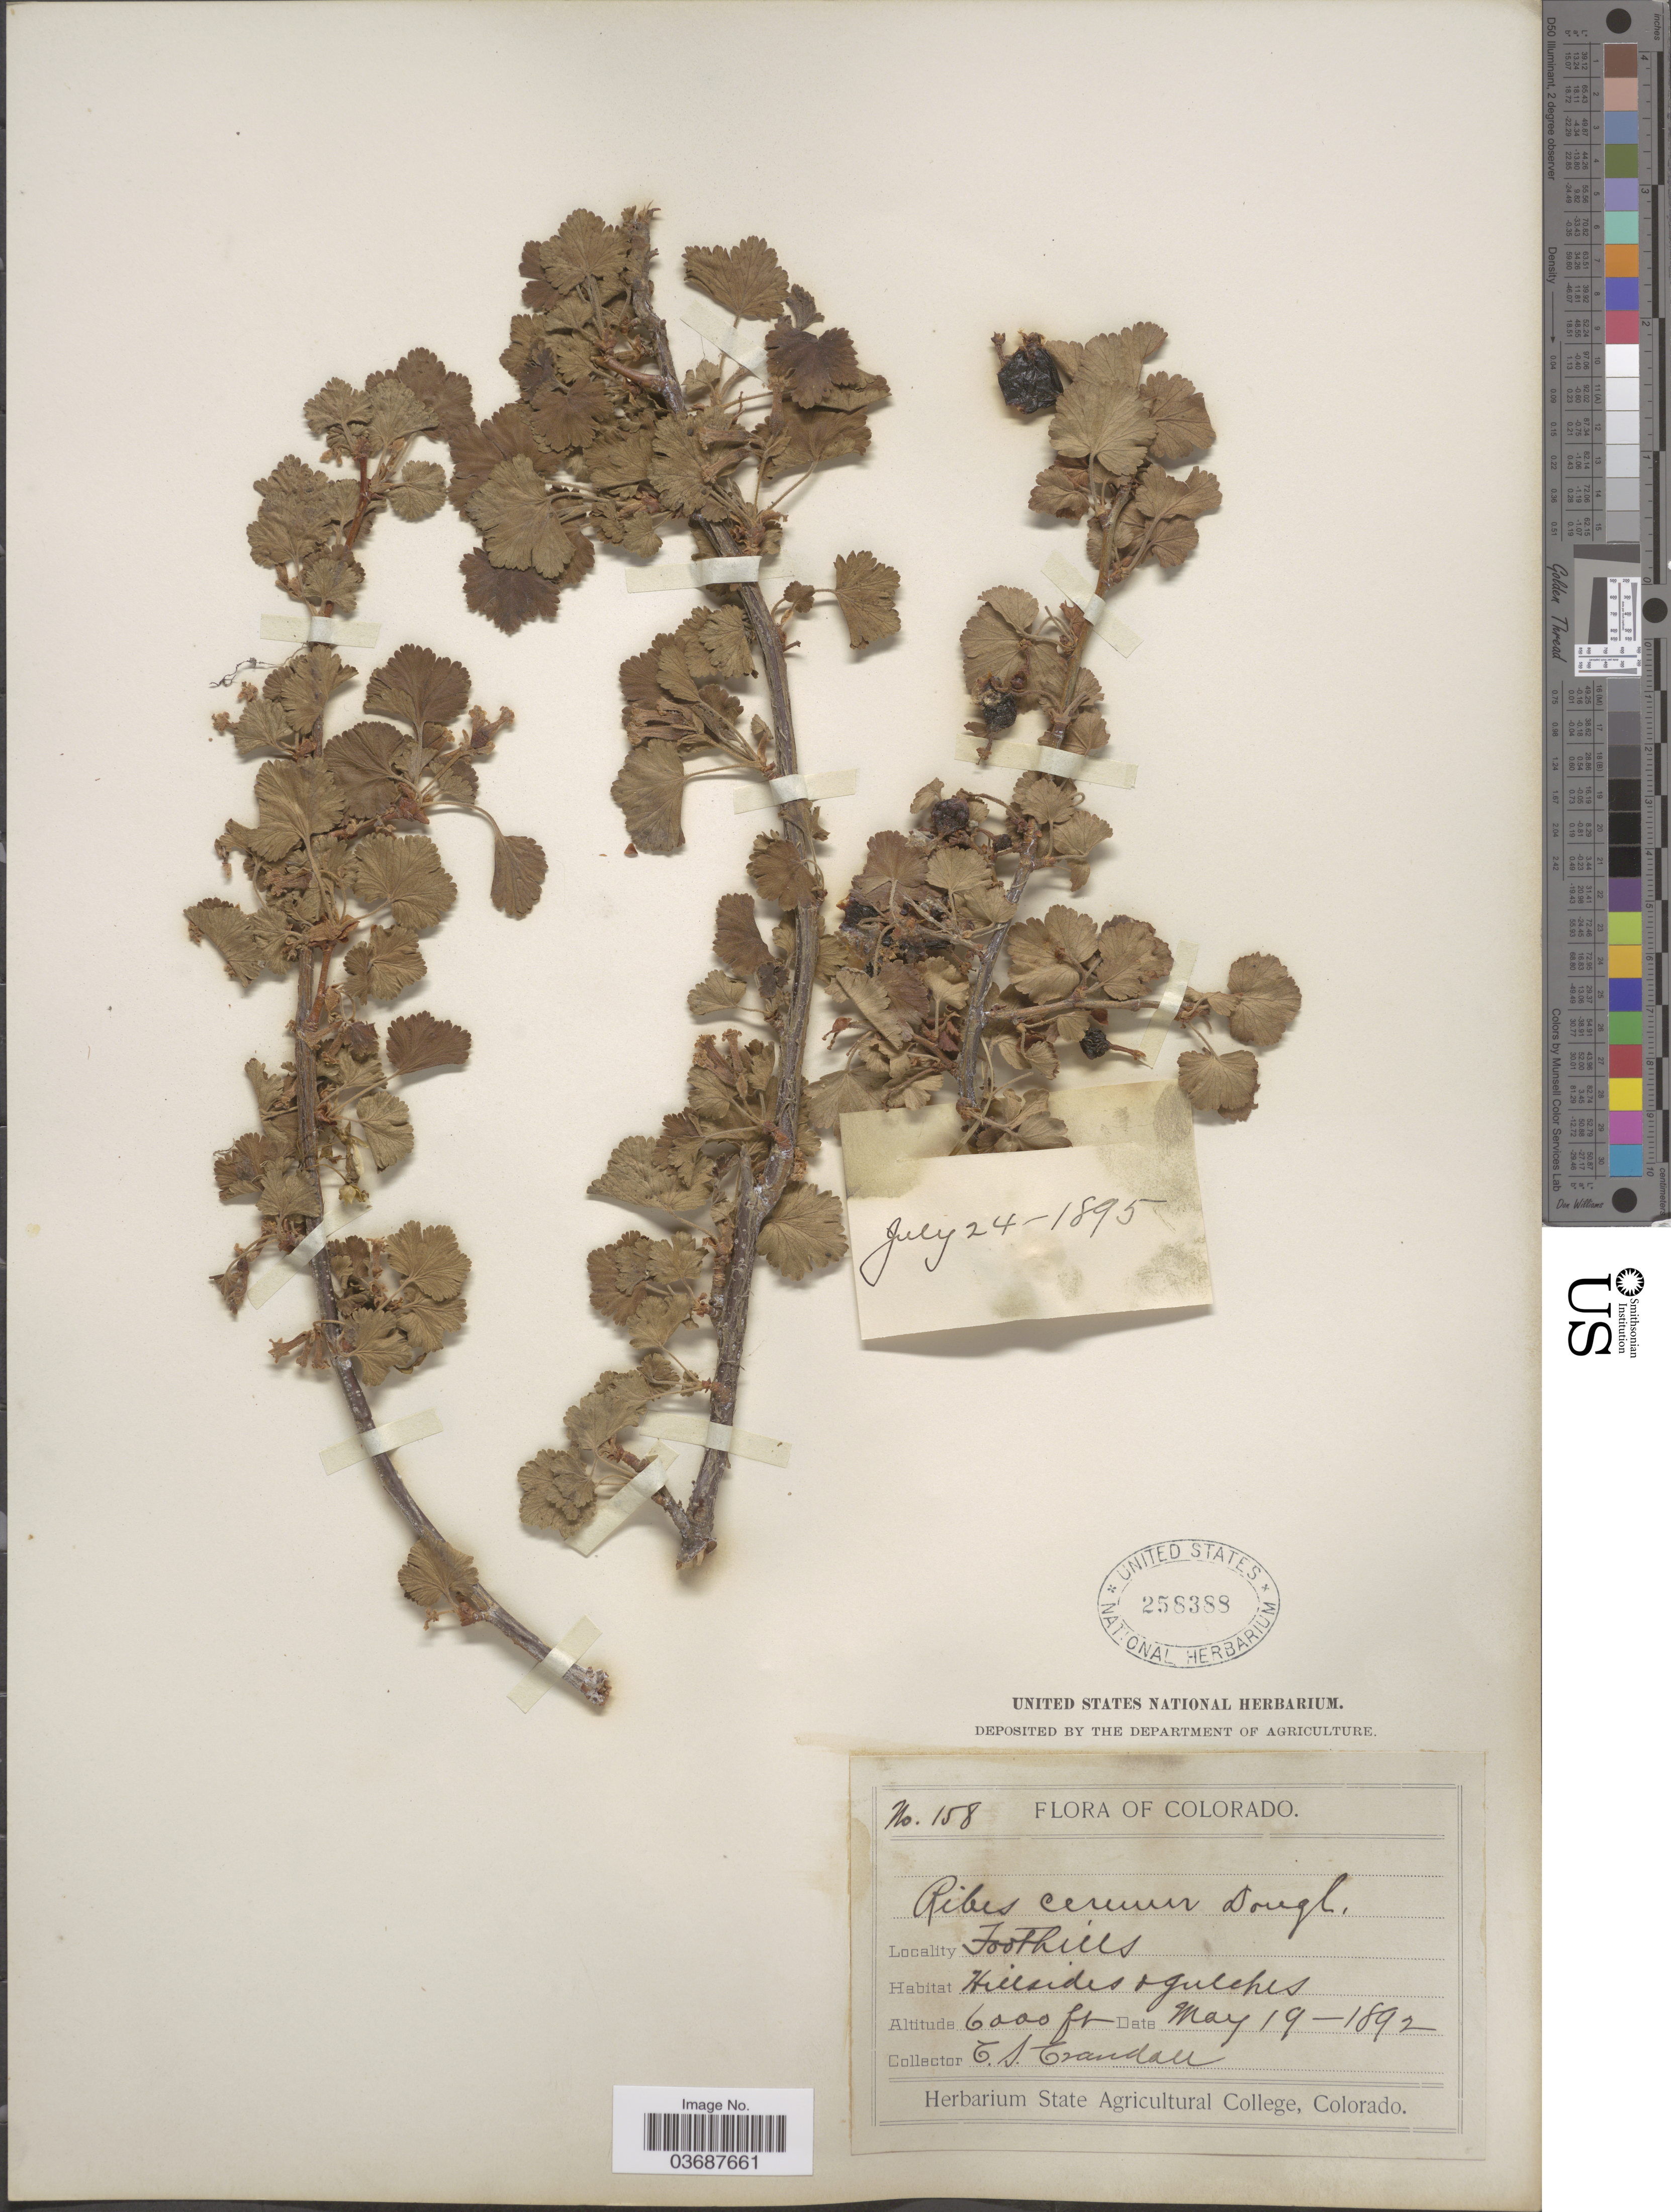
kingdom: Plantae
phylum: Tracheophyta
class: Magnoliopsida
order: Saxifragales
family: Grossulariaceae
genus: Ribes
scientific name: Ribes inebrians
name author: Lindl.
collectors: C. Crandall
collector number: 158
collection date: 1892-05-19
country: United States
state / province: Colorado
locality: Foothills.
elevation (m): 1829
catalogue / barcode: US 258388